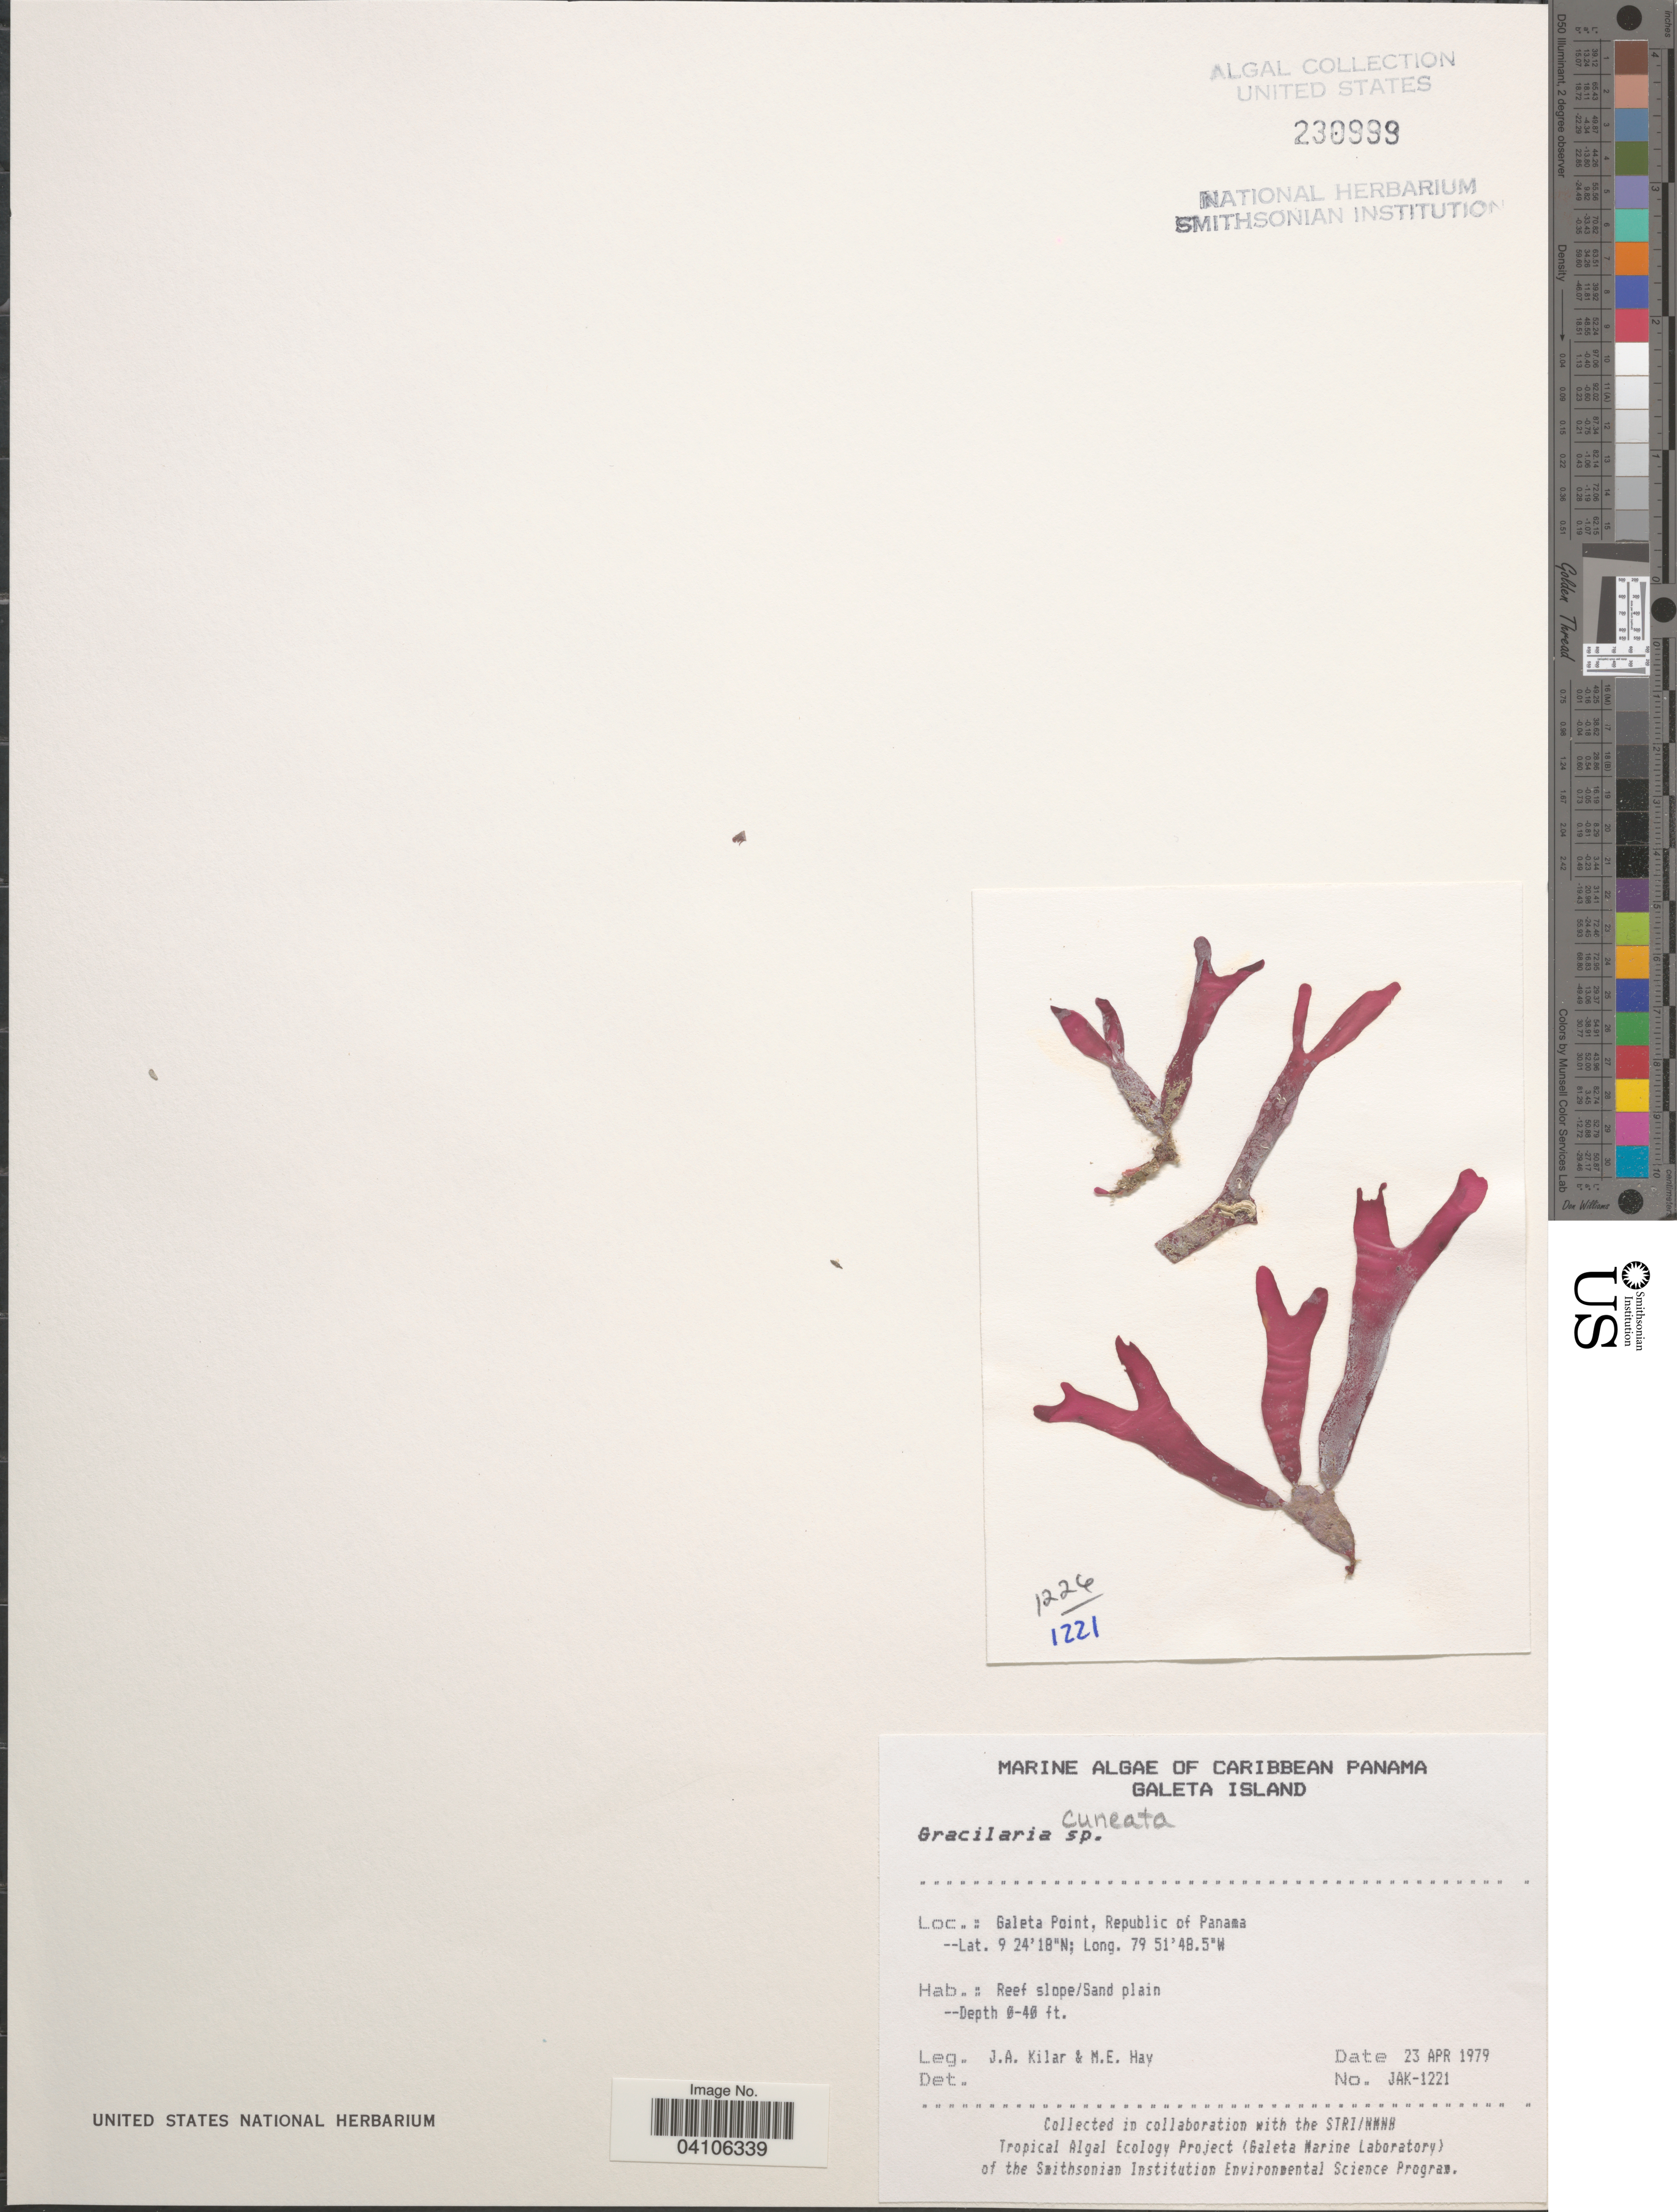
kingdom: Plantae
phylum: Rhodophyta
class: Florideophyceae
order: Gracilariales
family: Gracilariaceae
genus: Gracilaria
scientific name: Gracilaria cuneata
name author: Aresch.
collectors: J. A. Kilar & M. E. Hay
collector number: JAK-1221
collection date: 1979-04-23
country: Panama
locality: Caribbean Panama. Galeta Point, Republic of Panama.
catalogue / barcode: US 230999